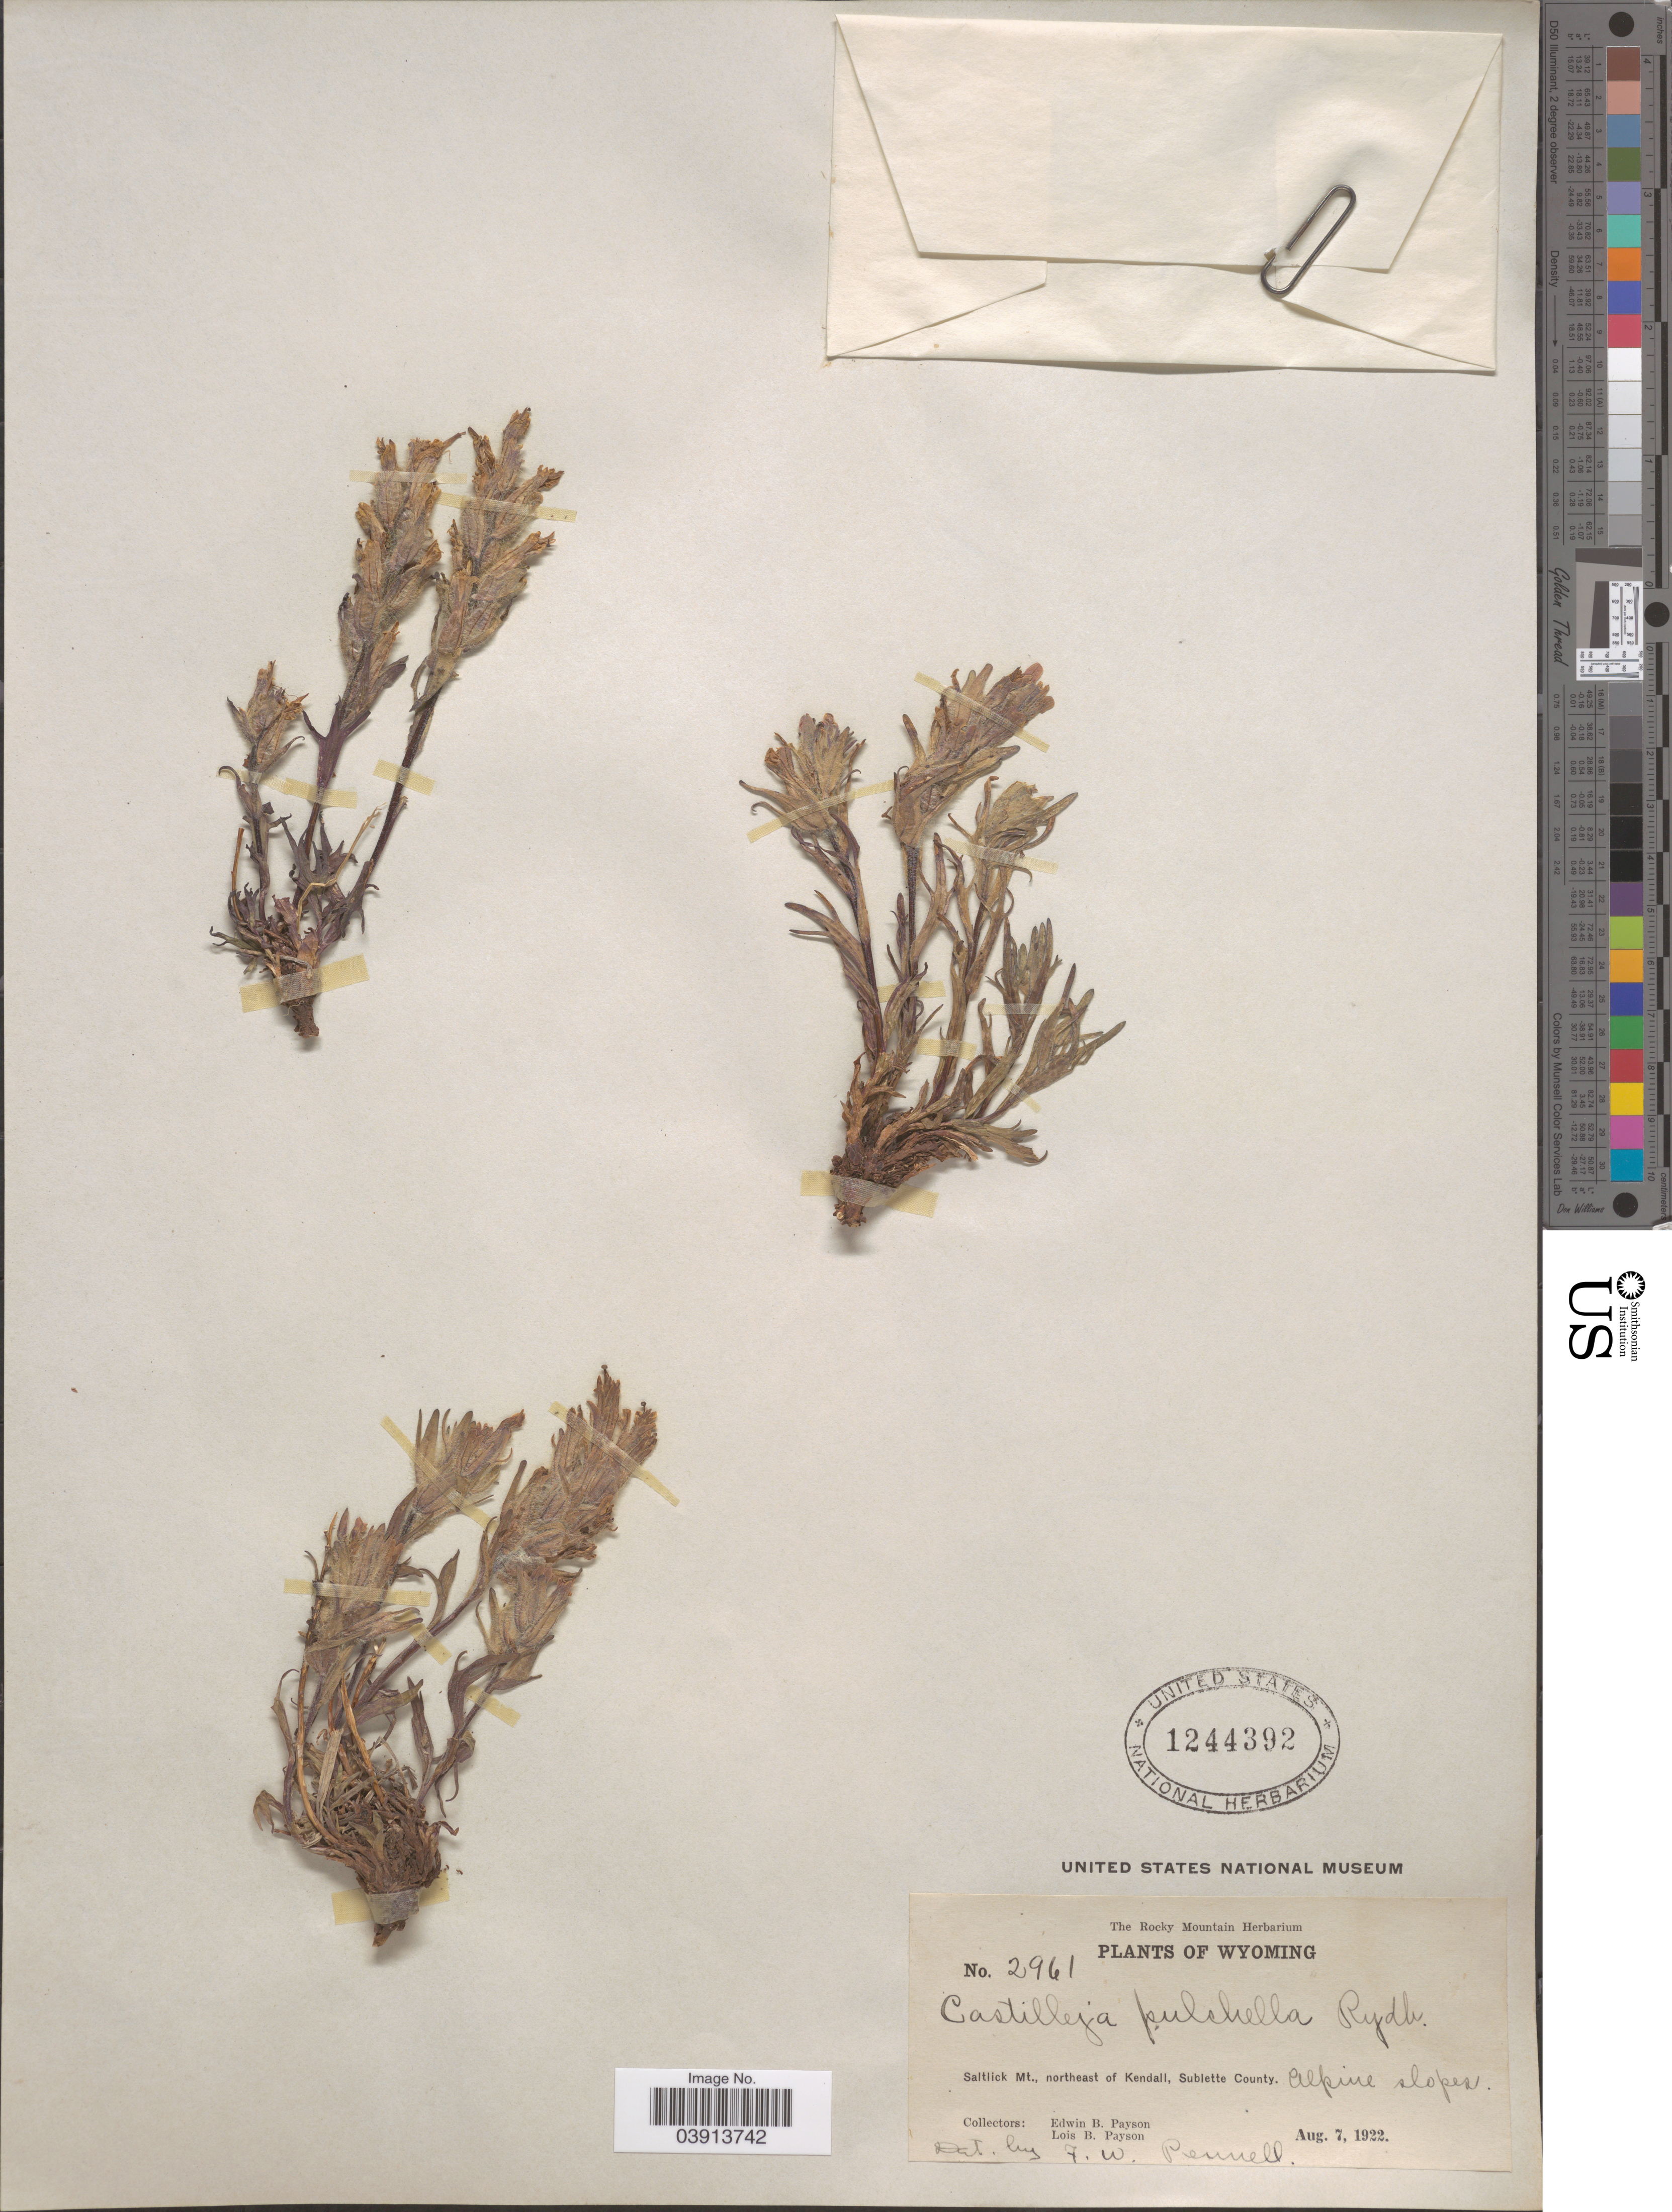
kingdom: Plantae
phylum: Tracheophyta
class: Magnoliopsida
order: Lamiales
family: Orobanchaceae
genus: Castilleja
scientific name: Castilleja pulchella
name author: Rydb.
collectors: E. B. Payson & L. Payson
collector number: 2961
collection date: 1922-08-07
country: United States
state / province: Wyoming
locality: Saltlick Mt., northeast of Kendall, Sublette County.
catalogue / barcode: US 1244392